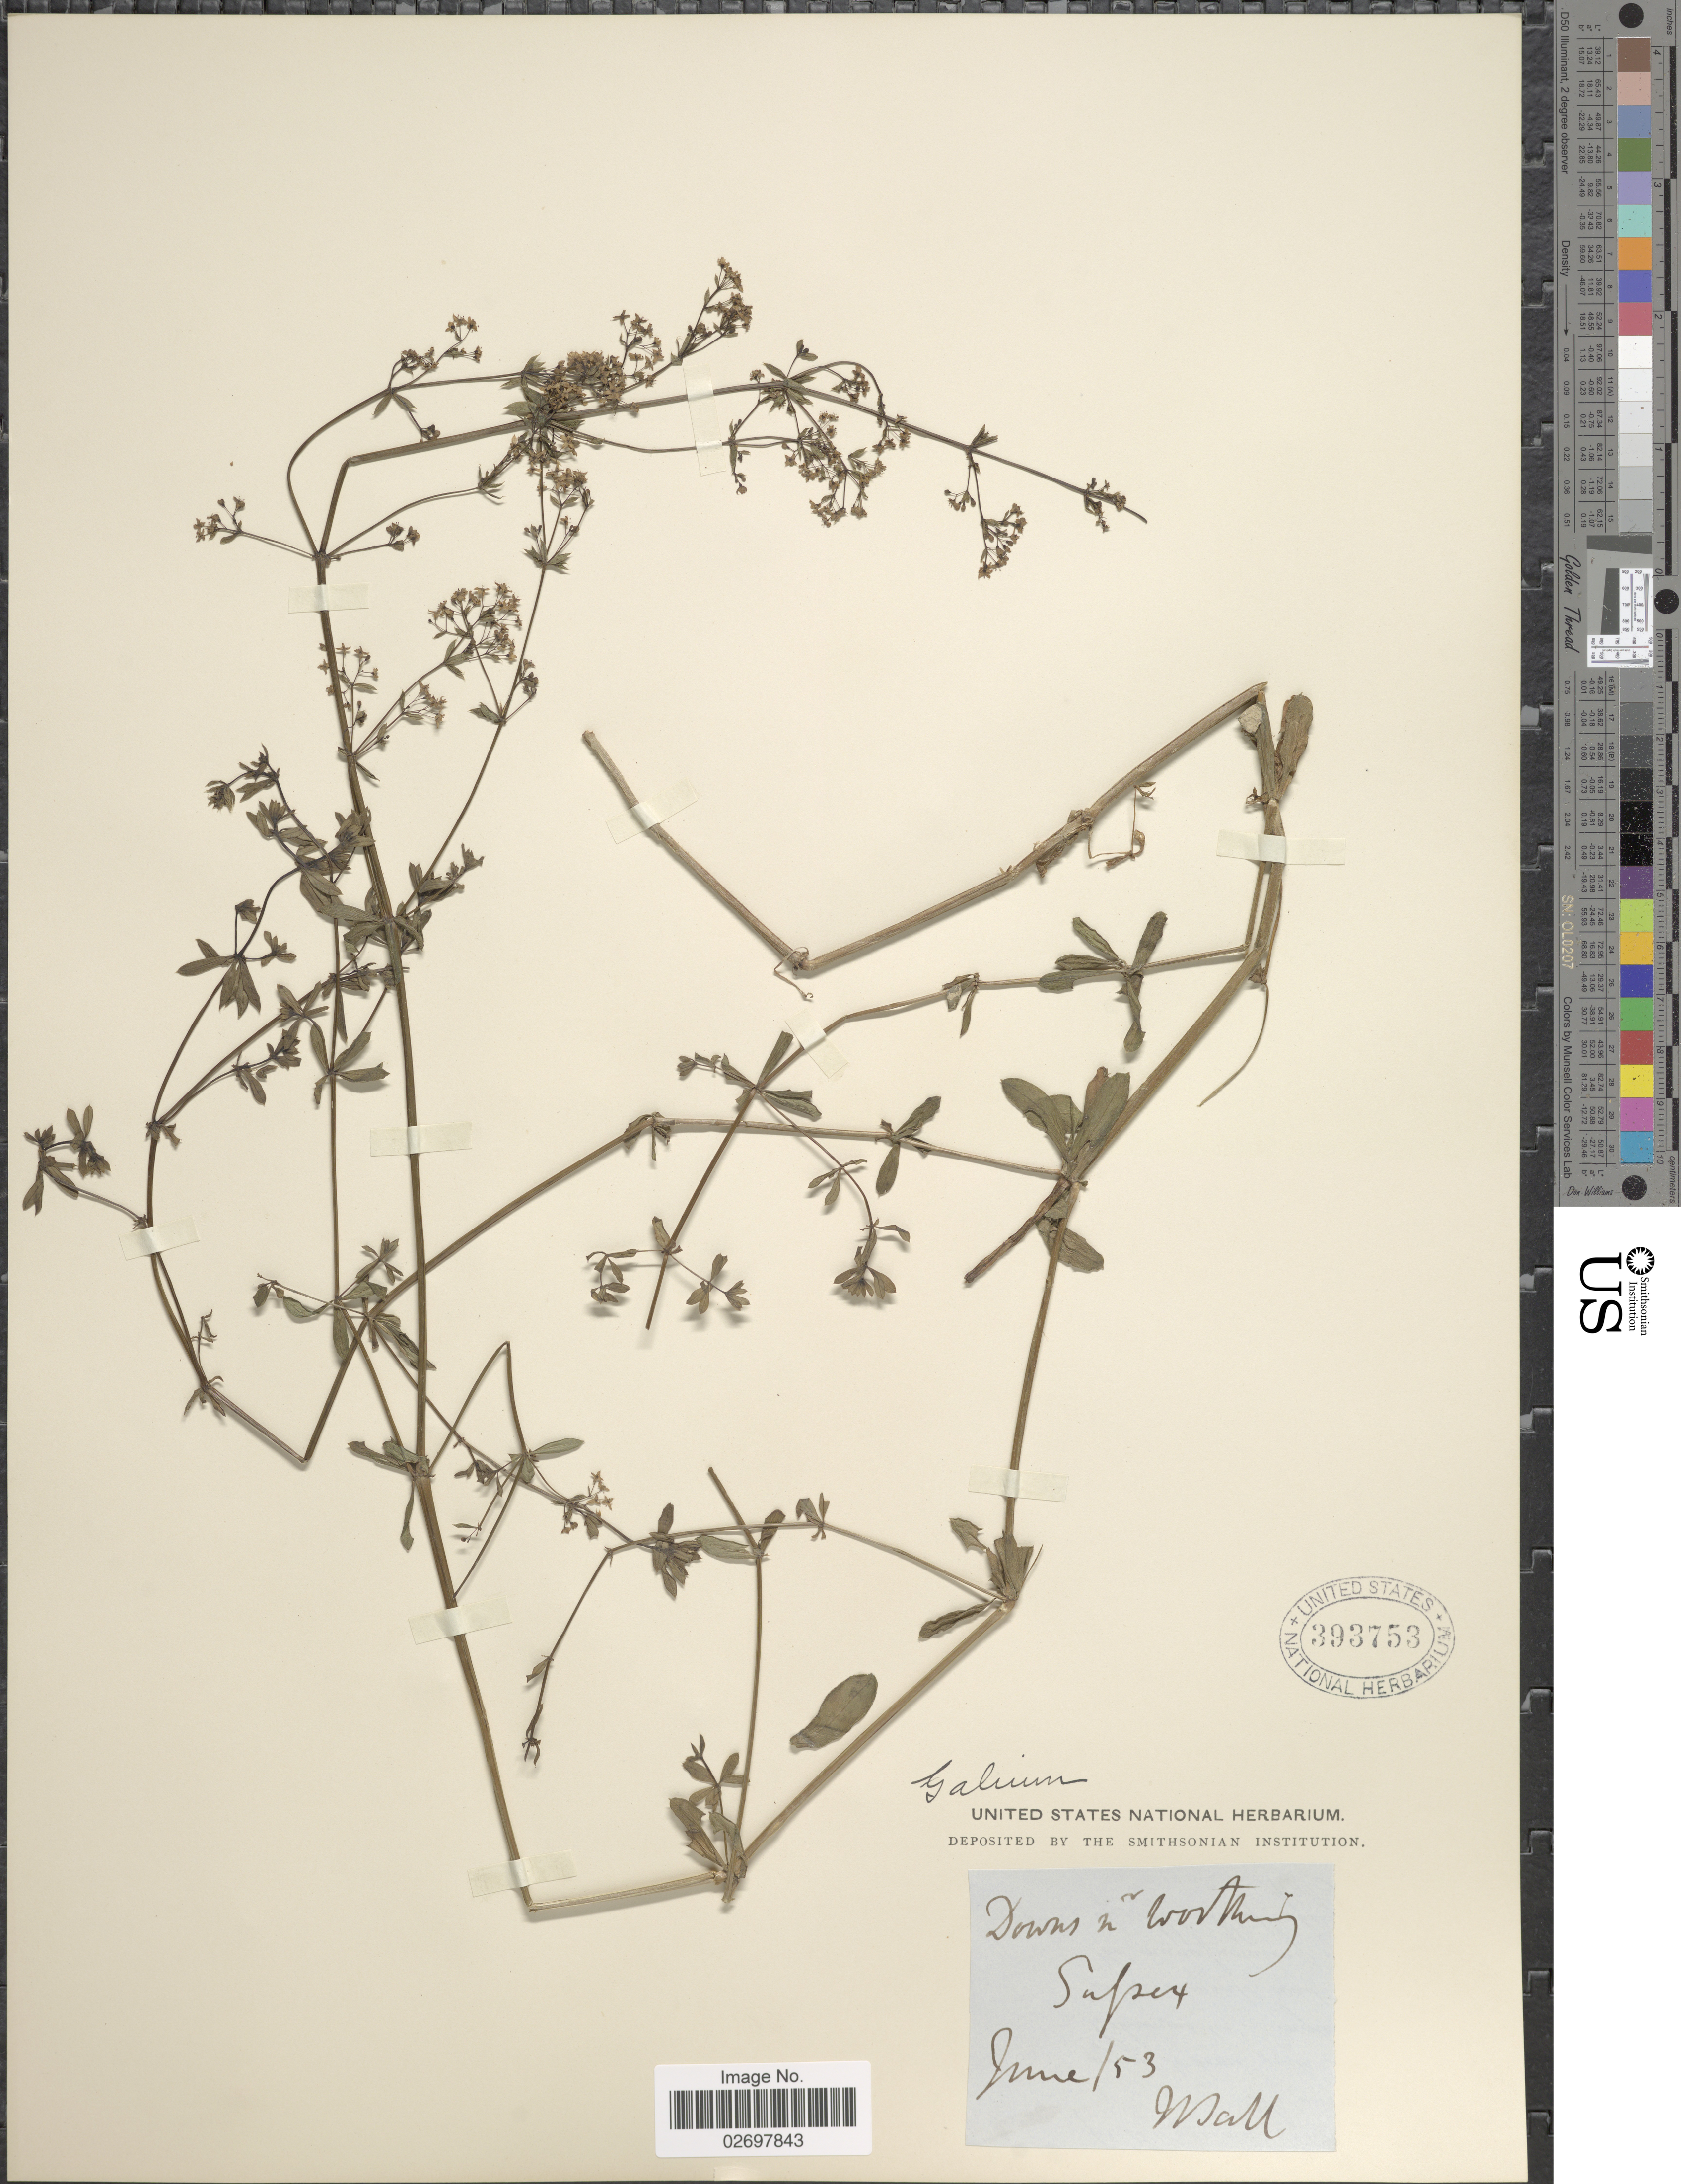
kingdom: Plantae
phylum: Tracheophyta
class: Magnoliopsida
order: Gentianales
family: Rubiaceae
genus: Galium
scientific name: Galium sp.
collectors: J. Ball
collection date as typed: Transcribed d/m/y: /6/53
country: United Kingdom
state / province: England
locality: Downs w Worthing Sussex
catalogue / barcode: US 393753